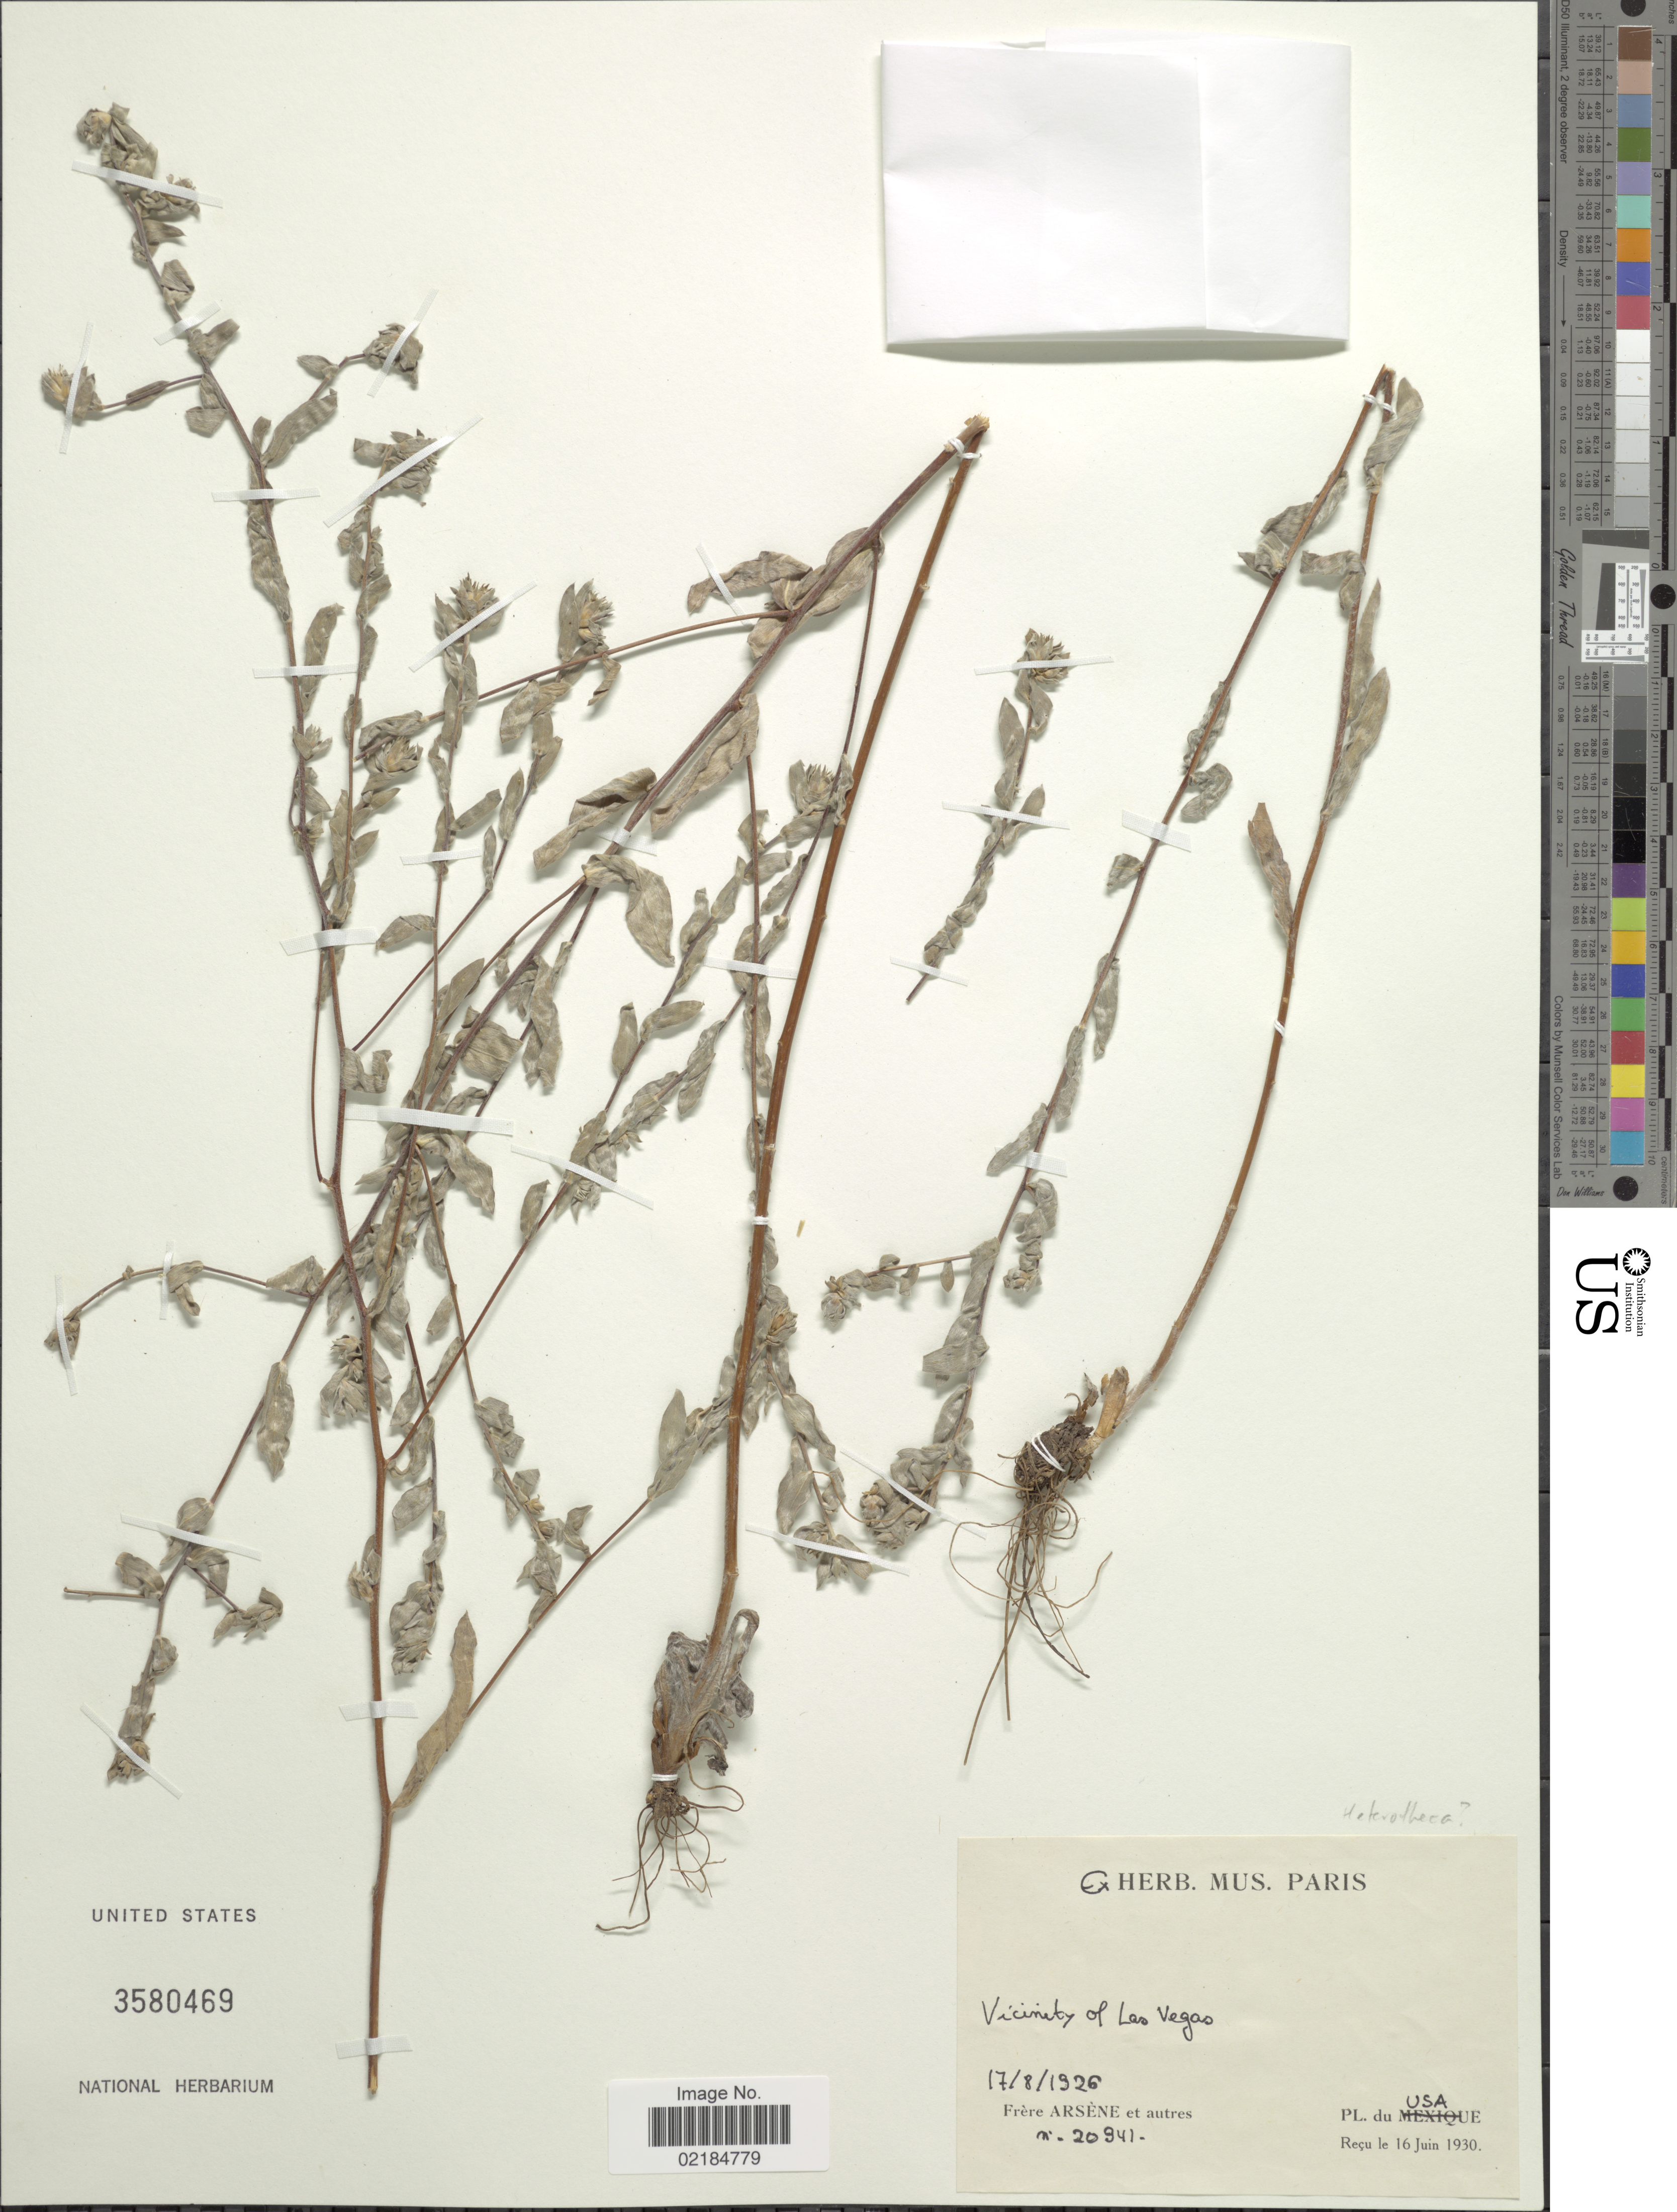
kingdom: Plantae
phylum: Tracheophyta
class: Magnoliopsida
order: Asterales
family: Asteraceae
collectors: Bro. G. Arsène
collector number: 20941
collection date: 1926-08-17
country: United States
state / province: Nevada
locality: Vicinity of Las Vegas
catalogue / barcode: US 3580469